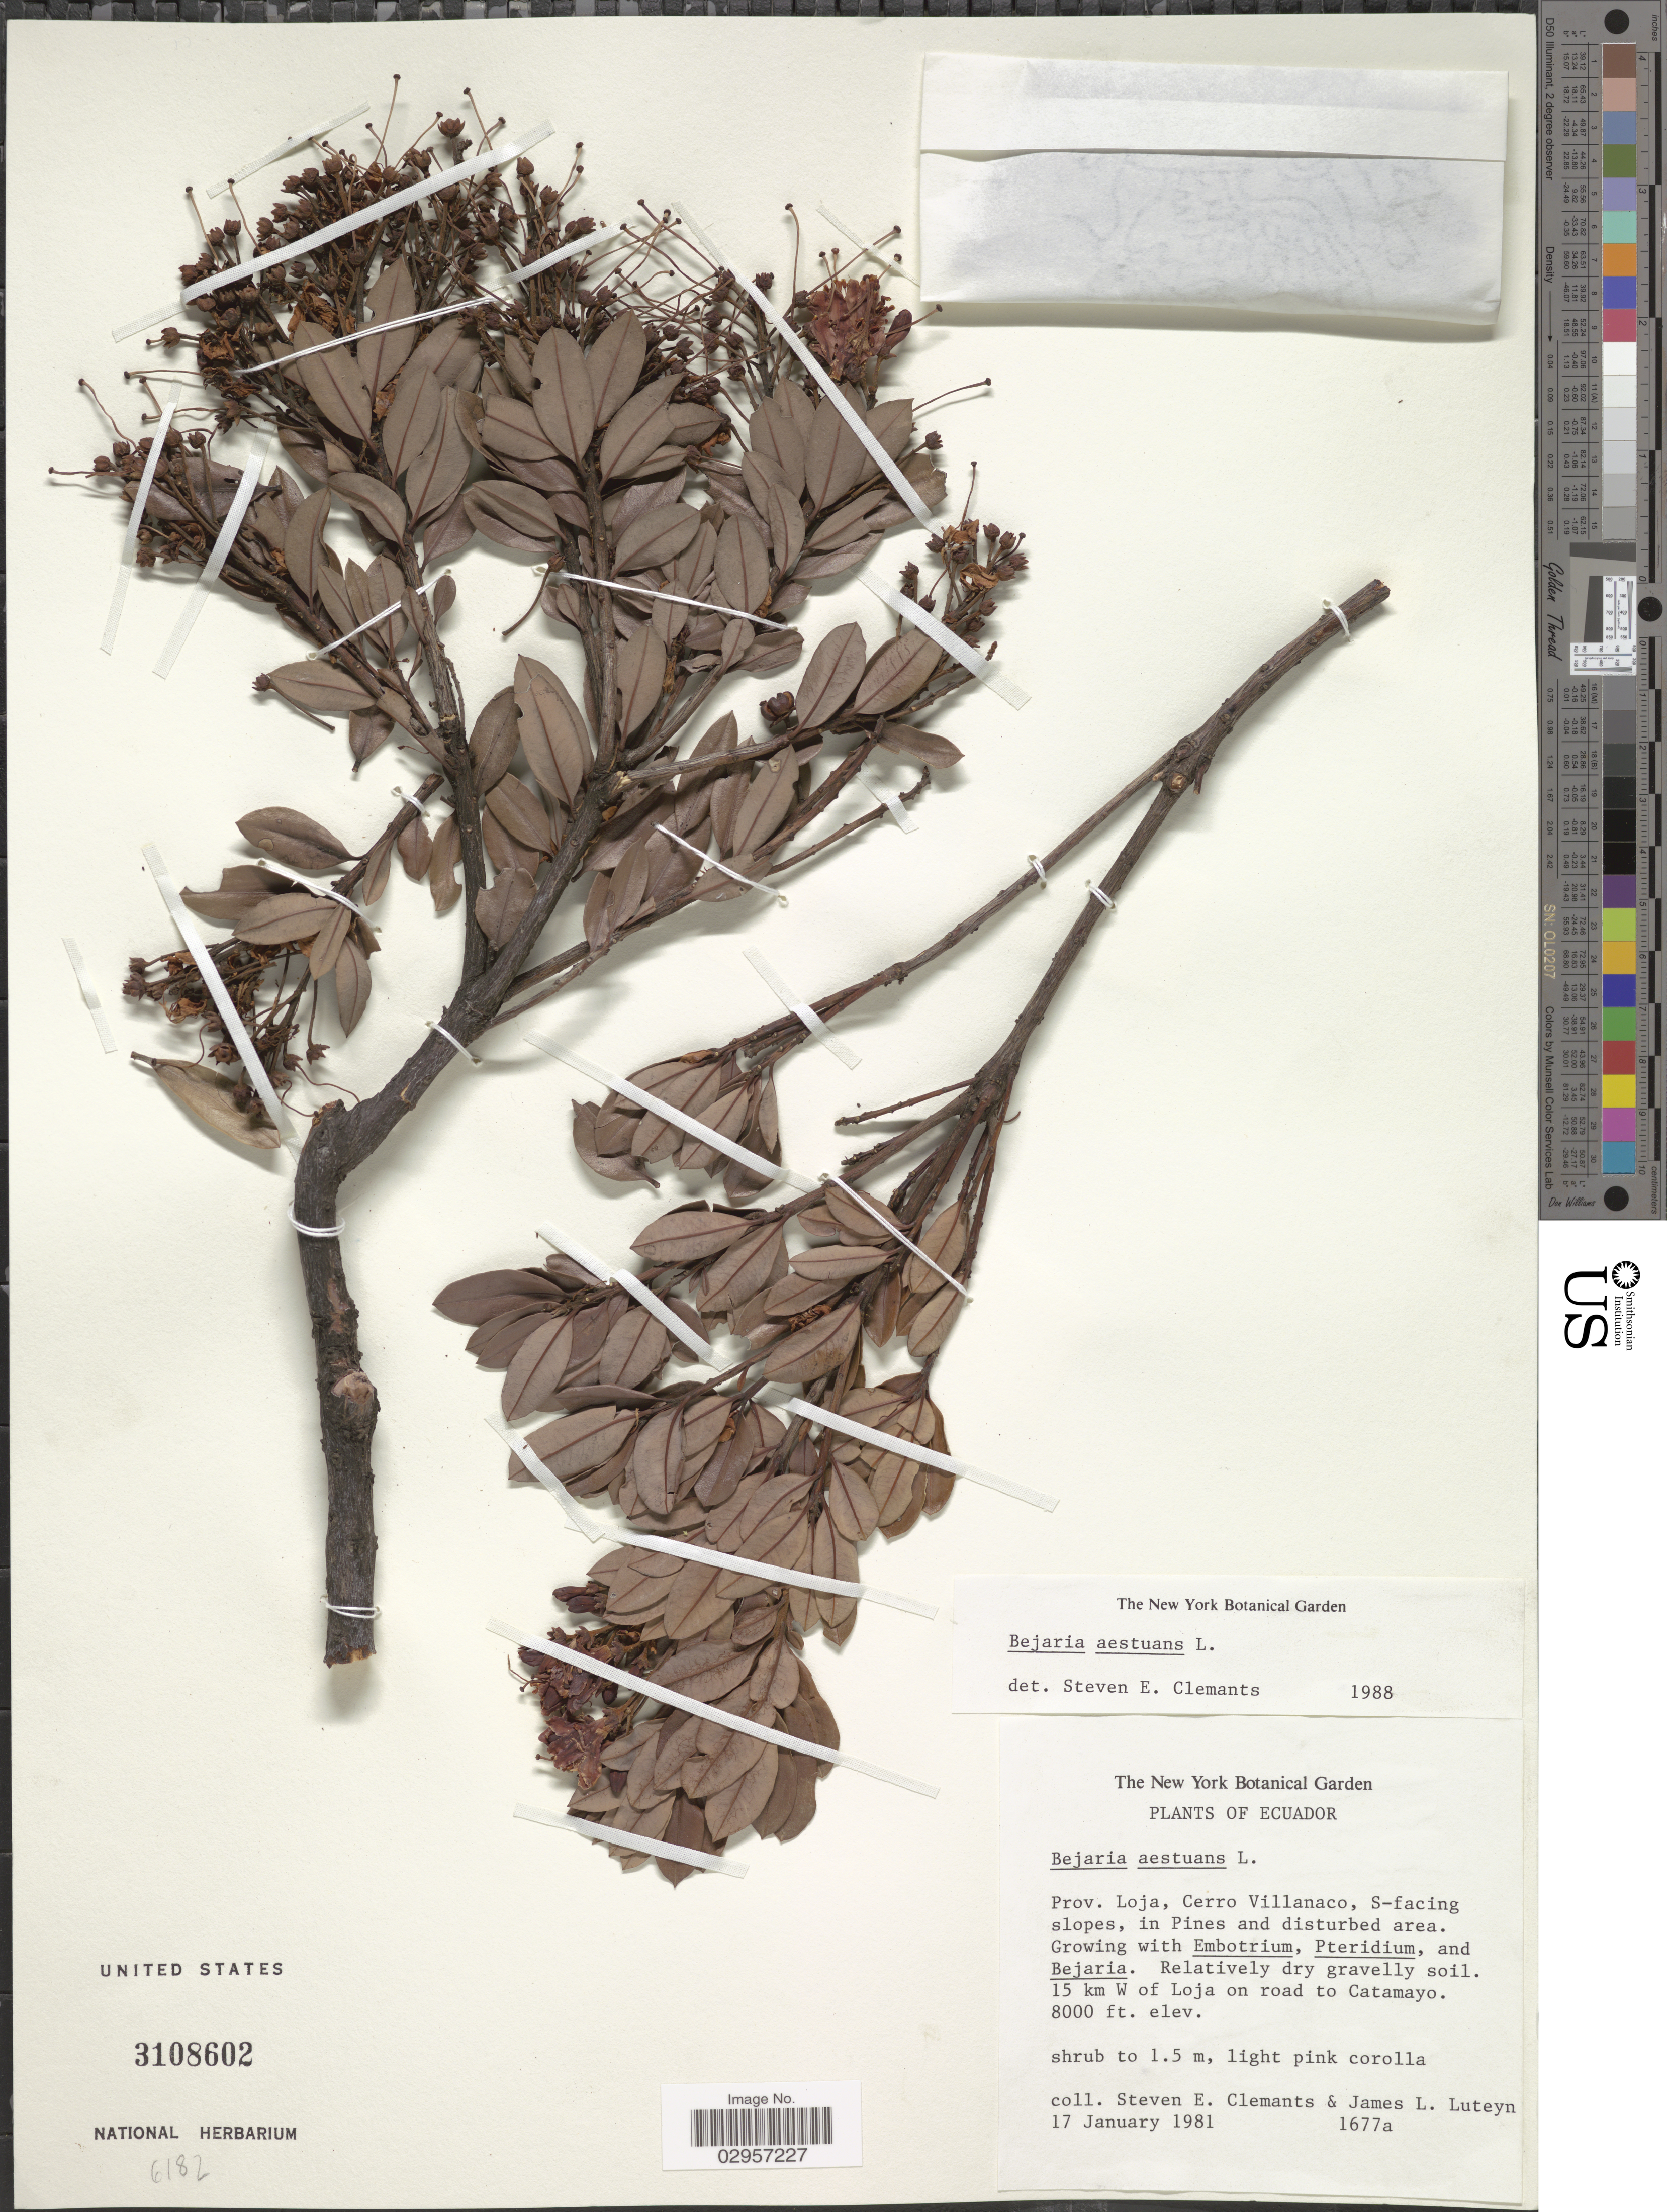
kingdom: Plantae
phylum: Tracheophyta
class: Magnoliopsida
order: Ericales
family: Ericaceae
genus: Befaria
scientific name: Befaria aestuans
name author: Mutis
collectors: S. Clemants & J. L. Luteyn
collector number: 1677a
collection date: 1981-01-17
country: Ecuador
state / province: Loja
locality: Prov. Loja, Cerro Villanaco, S-facing slopes. 15 km W of Loja on road to Catamayo.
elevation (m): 2438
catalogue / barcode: US 3108602